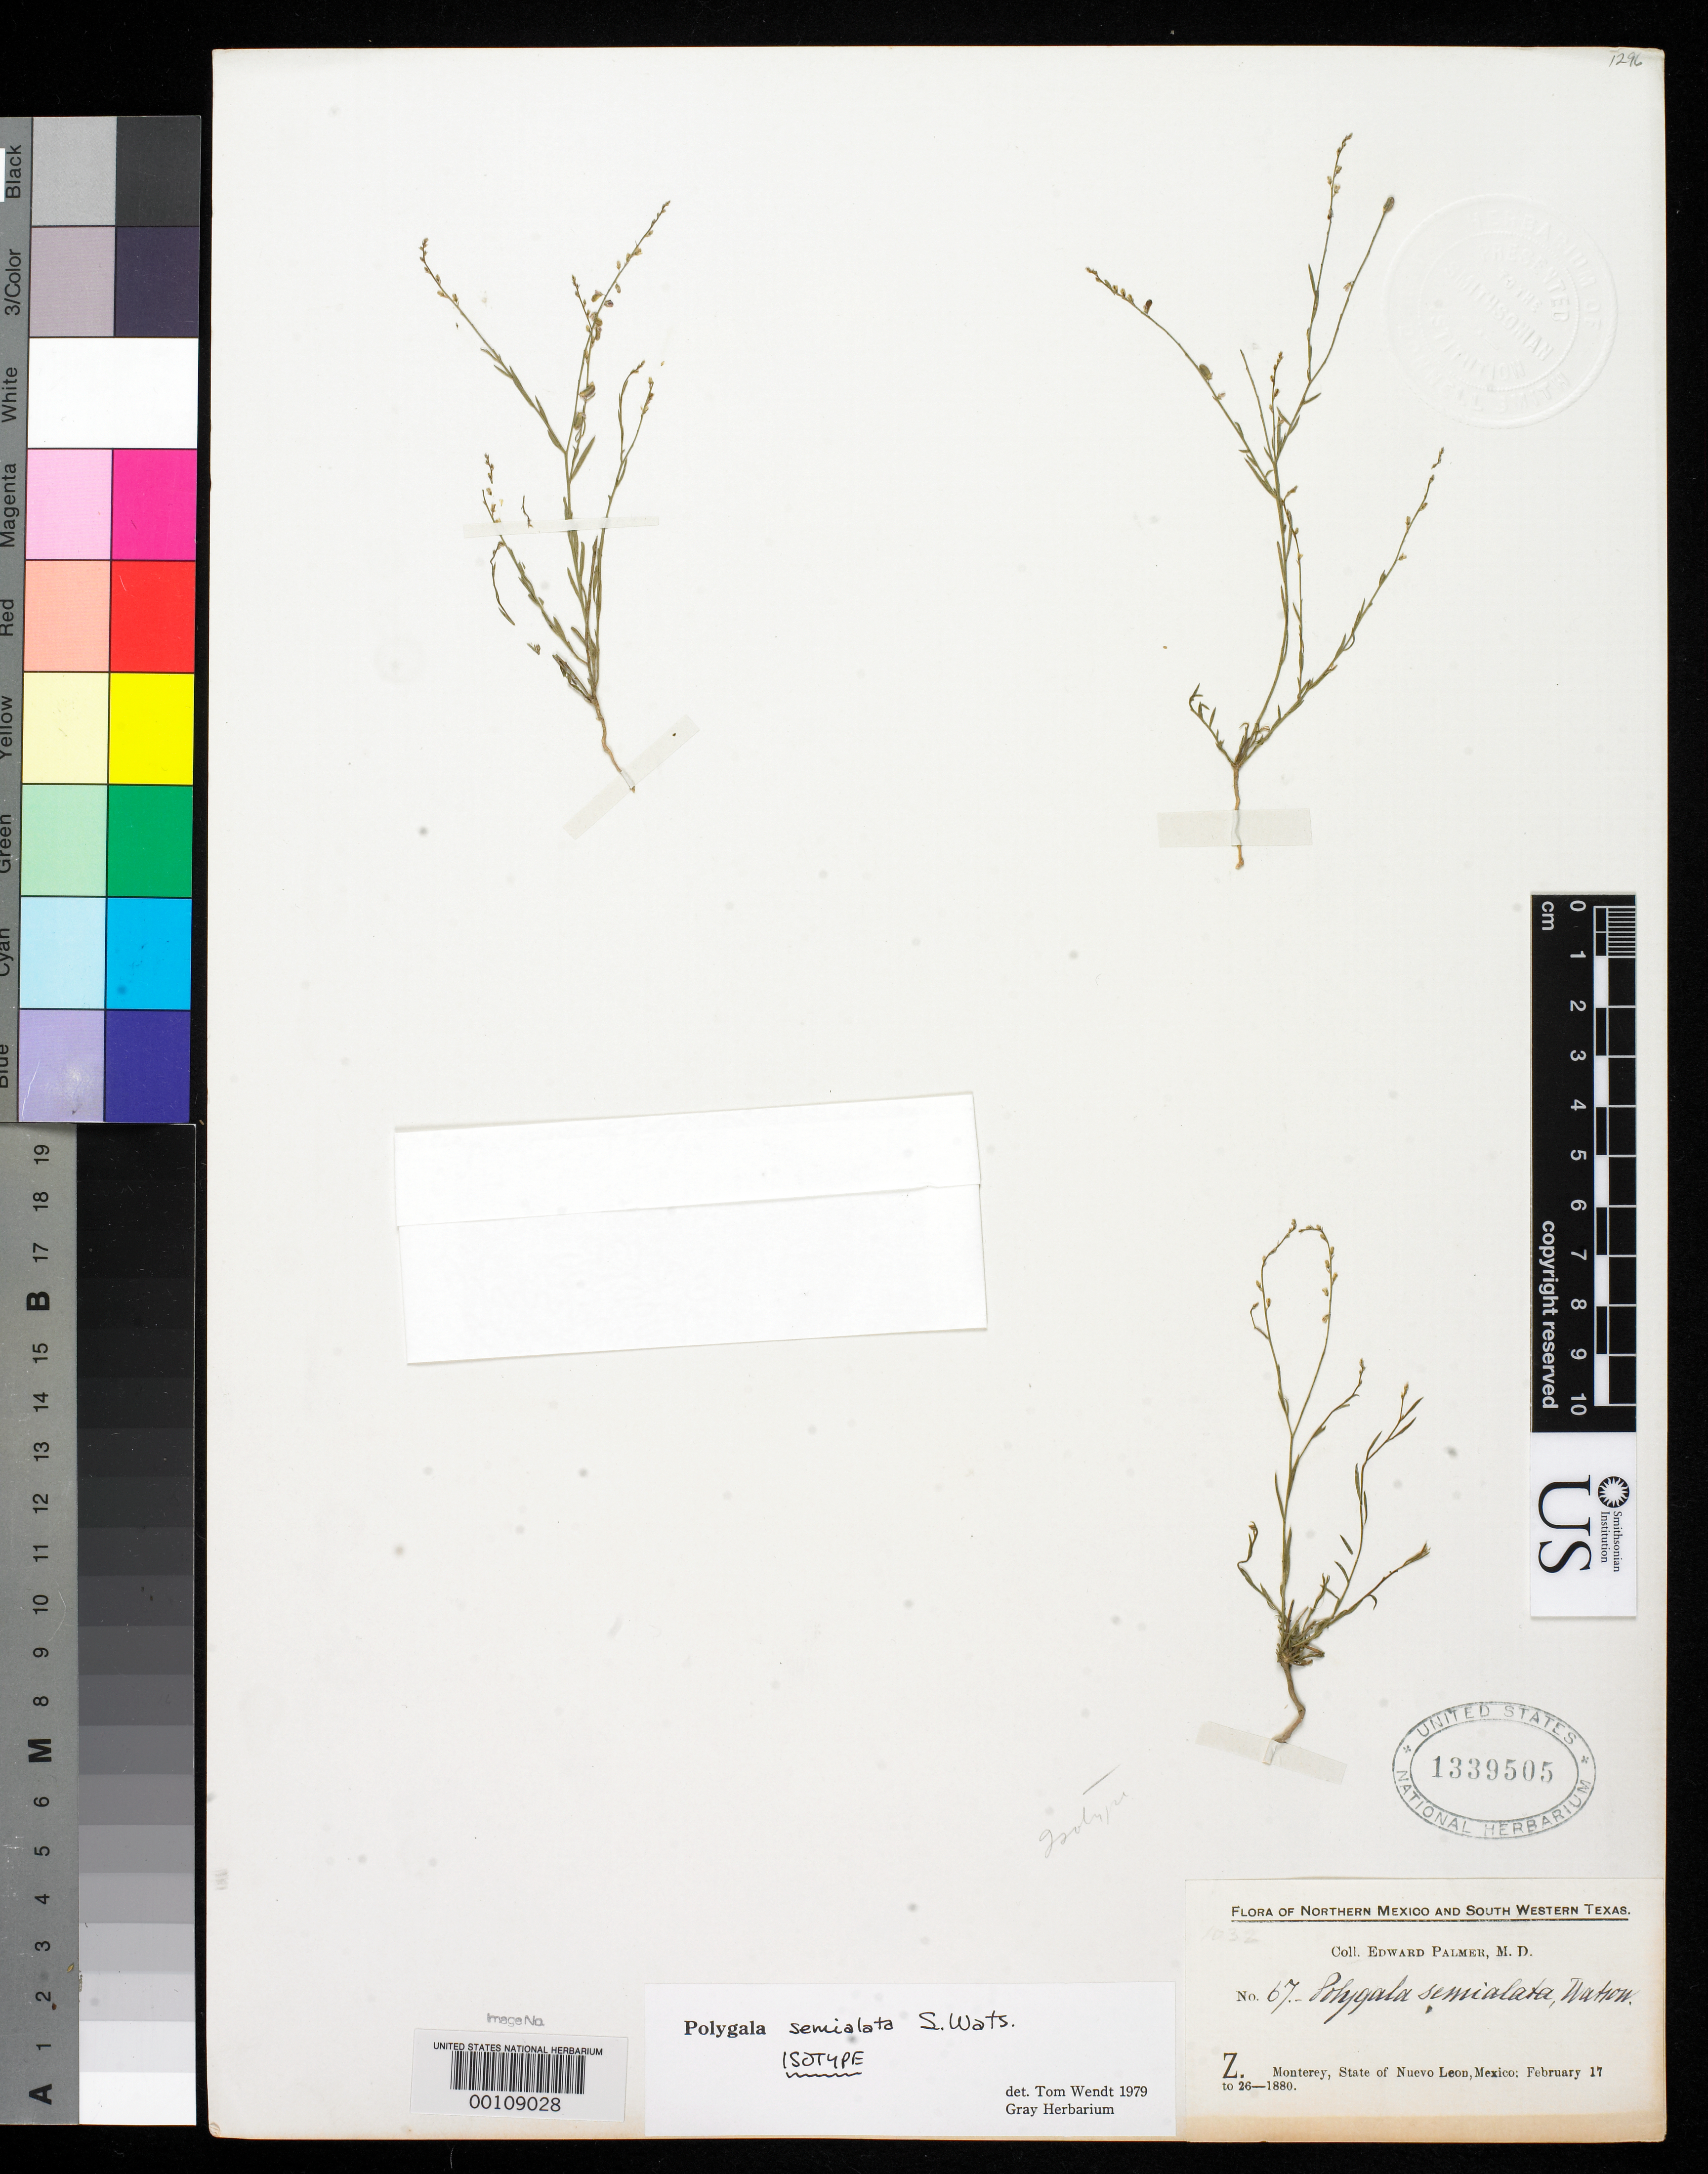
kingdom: Plantae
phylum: Tracheophyta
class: Magnoliopsida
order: Fabales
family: Polygalaceae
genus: Polygala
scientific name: Polygala semialata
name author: S. Watson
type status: Isotype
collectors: E. Palmer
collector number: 67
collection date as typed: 17 Feb 1880 to 26 Feb 1880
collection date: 1880-02-17/1880-02-26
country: Mexico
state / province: Nuevo León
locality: Monterrey.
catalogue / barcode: US 1339505